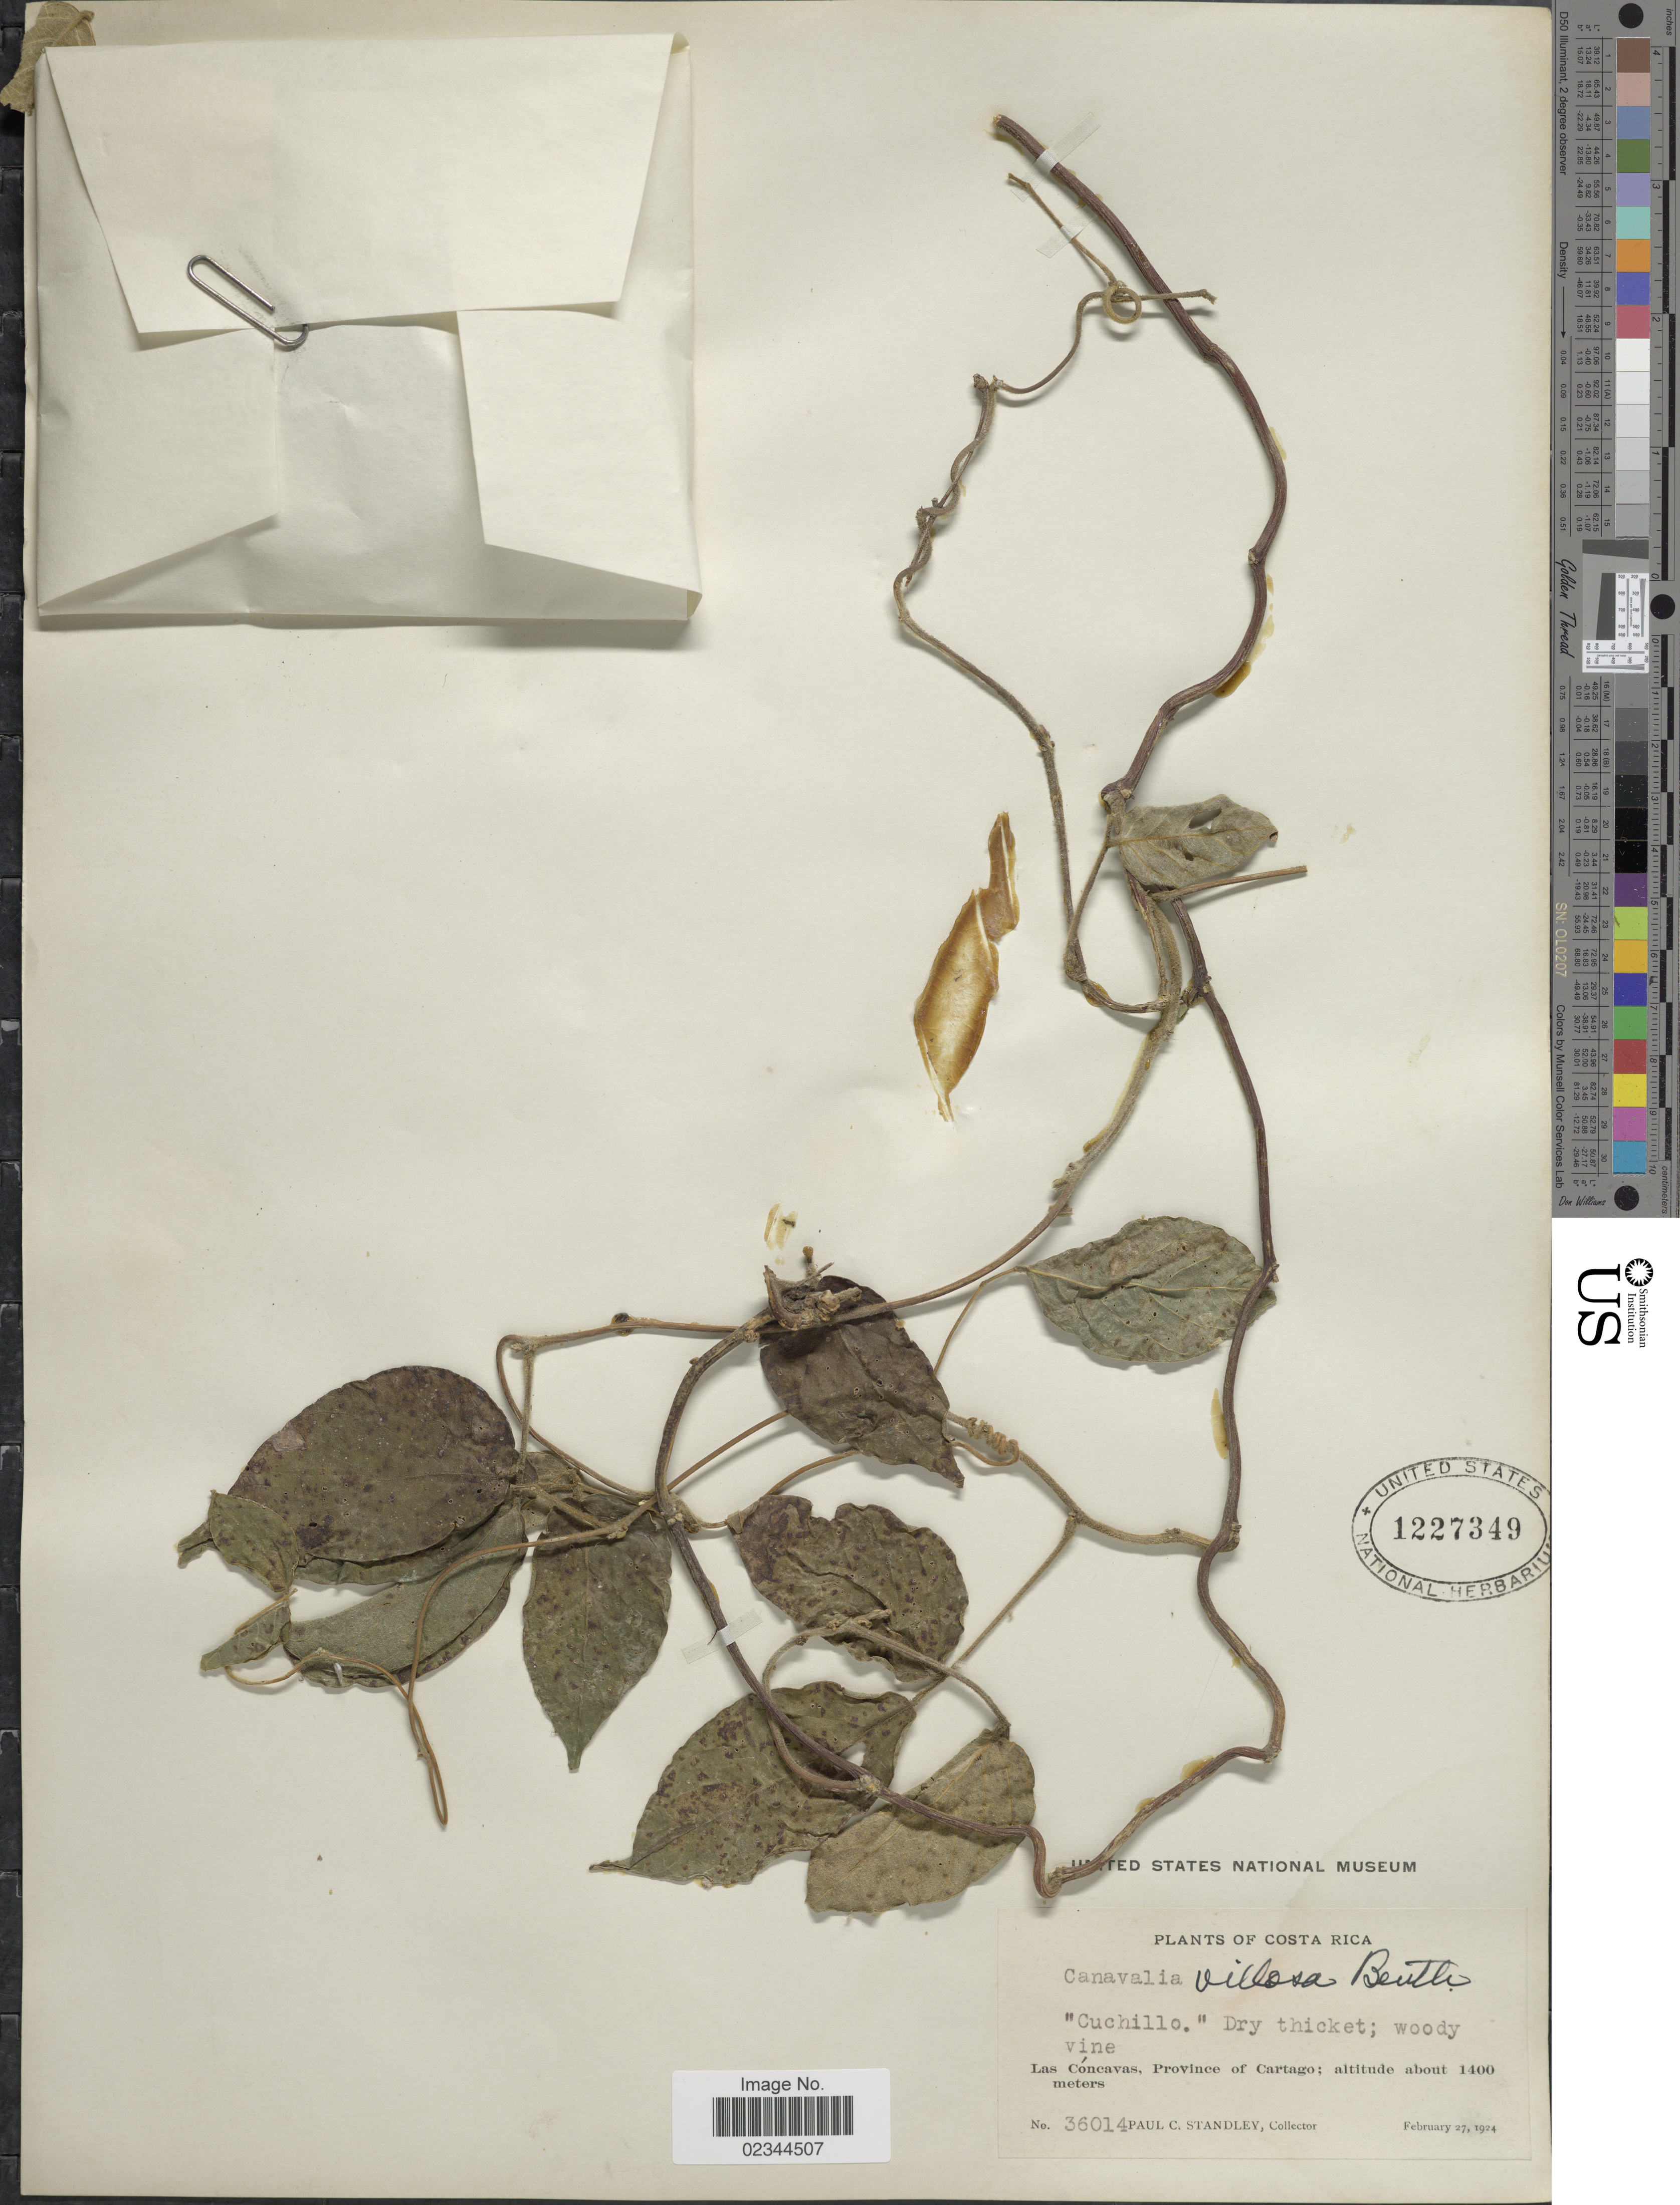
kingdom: Plantae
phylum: Tracheophyta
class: Magnoliopsida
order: Fabales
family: Fabaceae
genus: Canavalia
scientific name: Canavalia villosa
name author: Benth.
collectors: P. C. Standley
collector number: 36014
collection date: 1924-02-27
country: Costa Rica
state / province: Cartago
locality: Las Concavas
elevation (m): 1400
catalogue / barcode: US 1227349